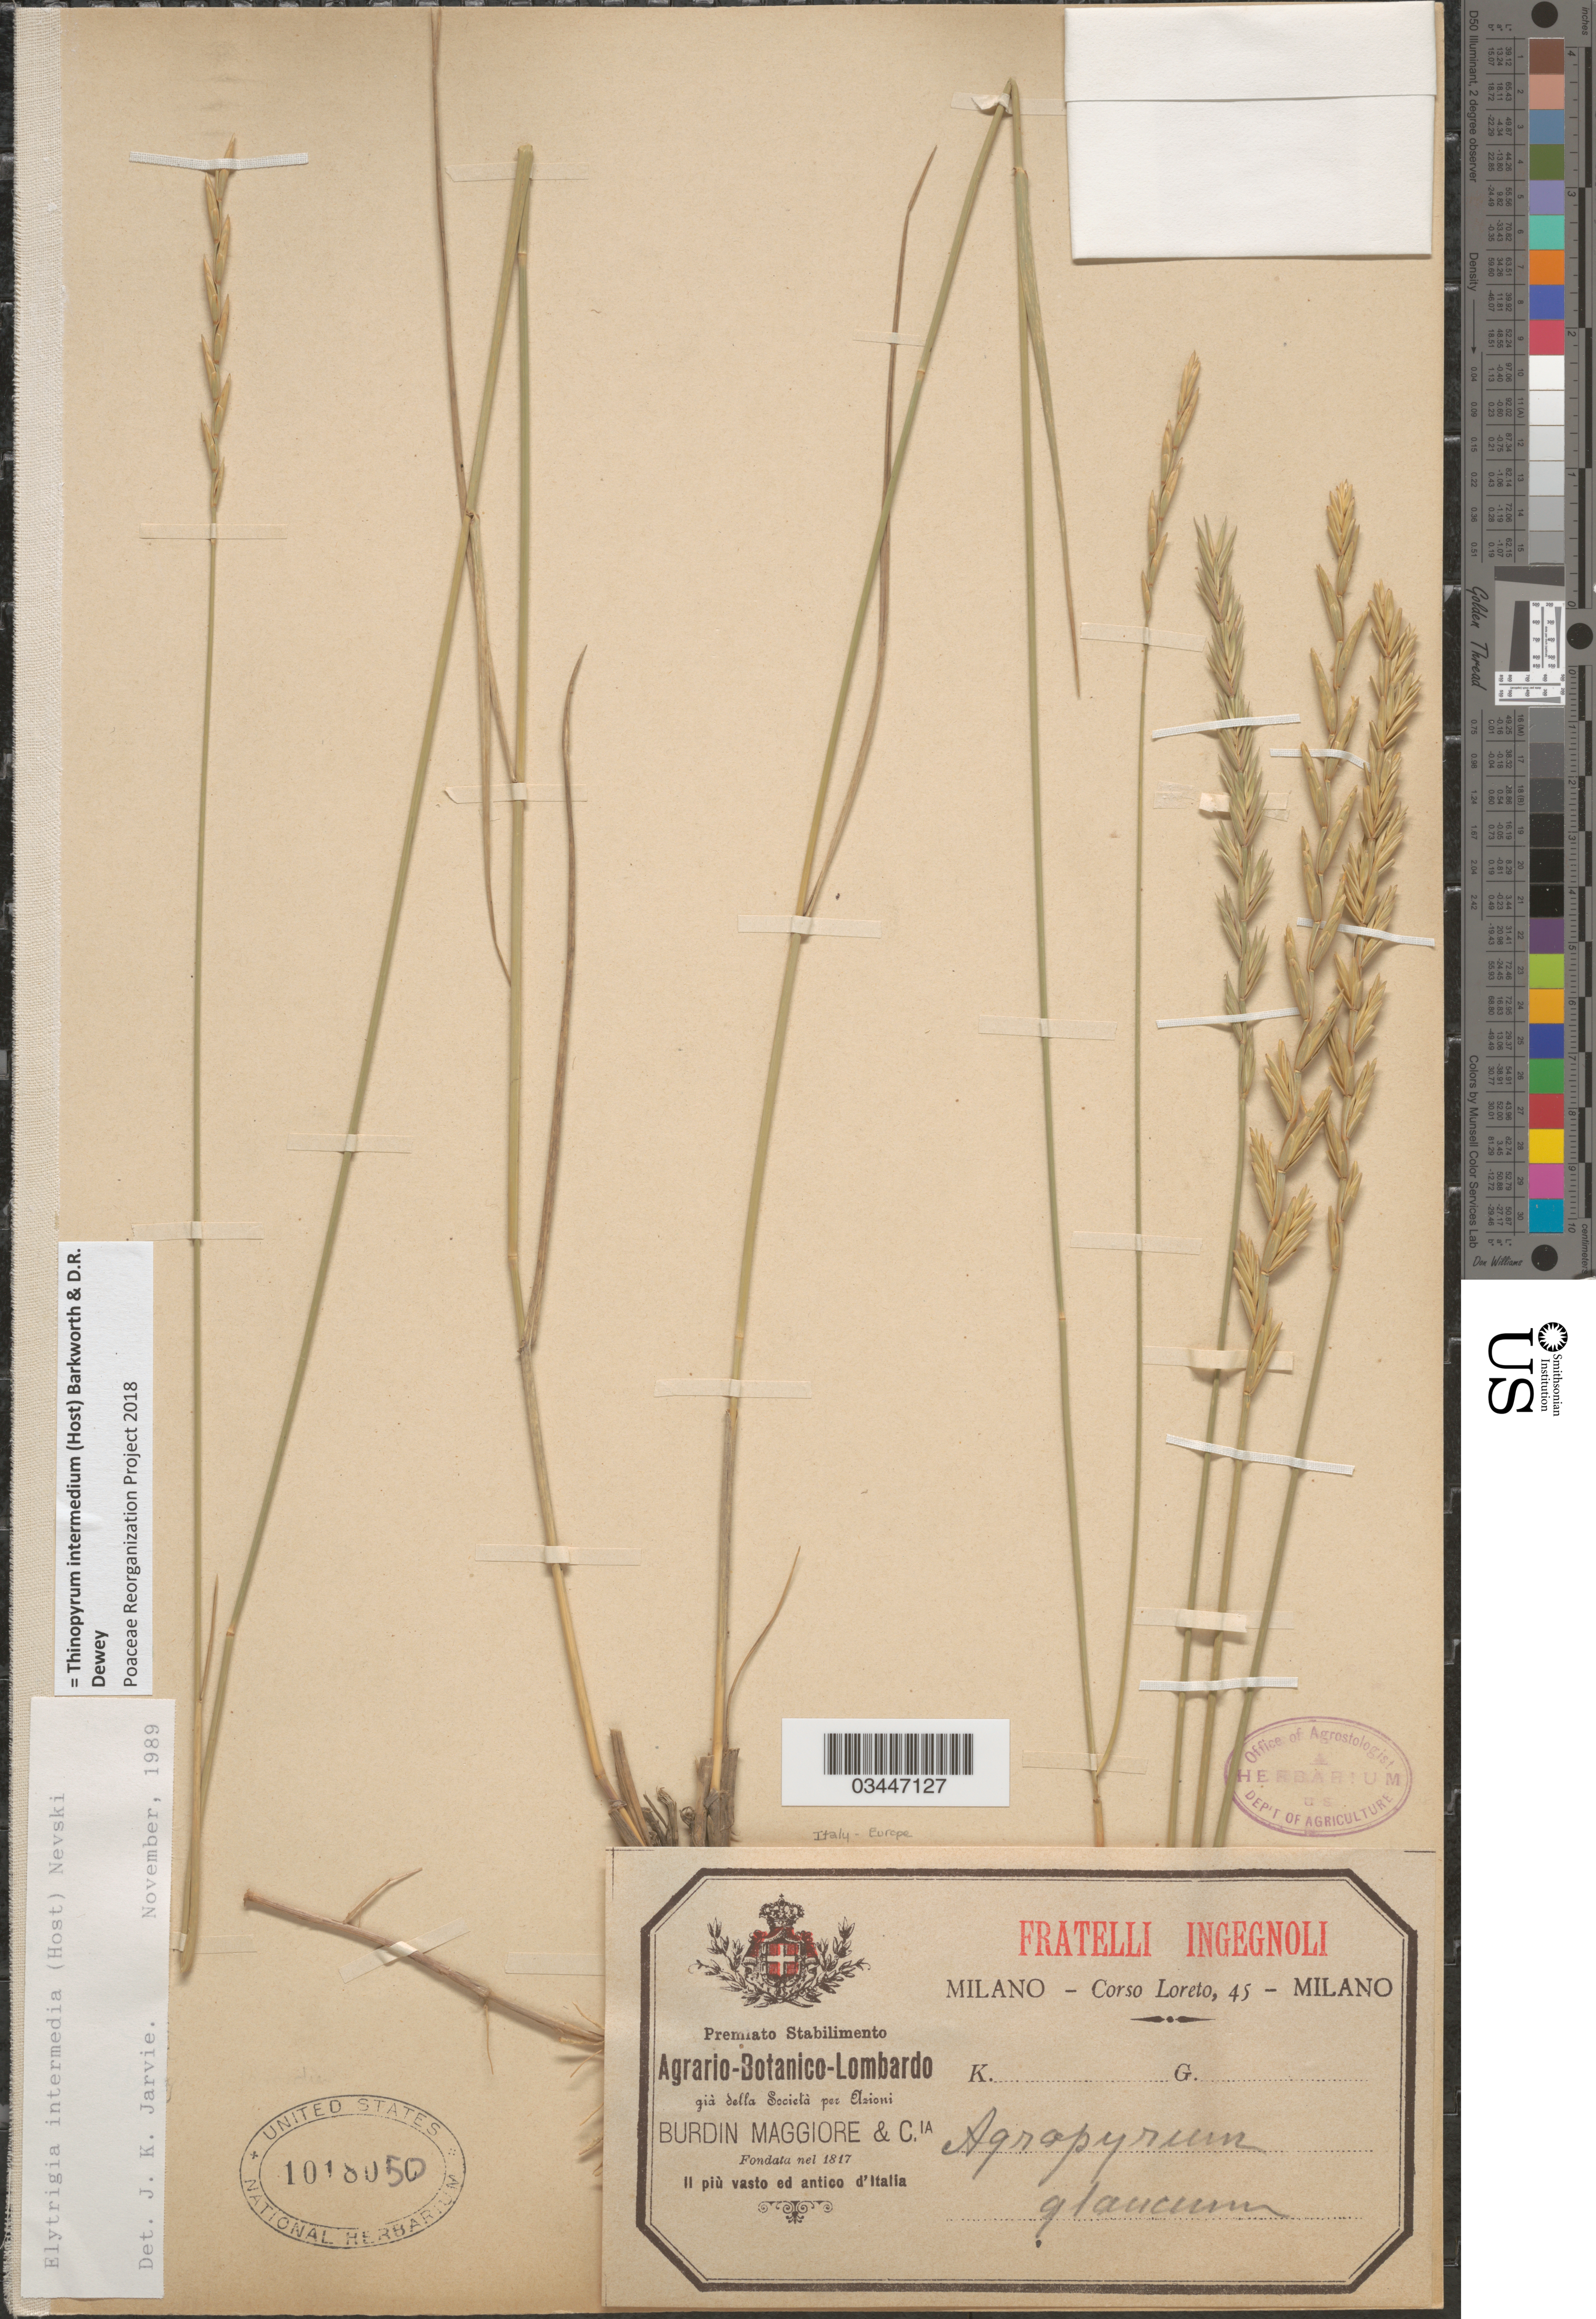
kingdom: Plantae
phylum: Tracheophyta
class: Liliopsida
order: Poales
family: Poaceae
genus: Thinopyrum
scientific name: Thinopyrum intermedium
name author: (Host) Barkworth & Dewey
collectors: Loreto, C.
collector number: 45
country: Italy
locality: Il iù vasto ed antico d'Italia.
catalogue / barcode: US 1018050